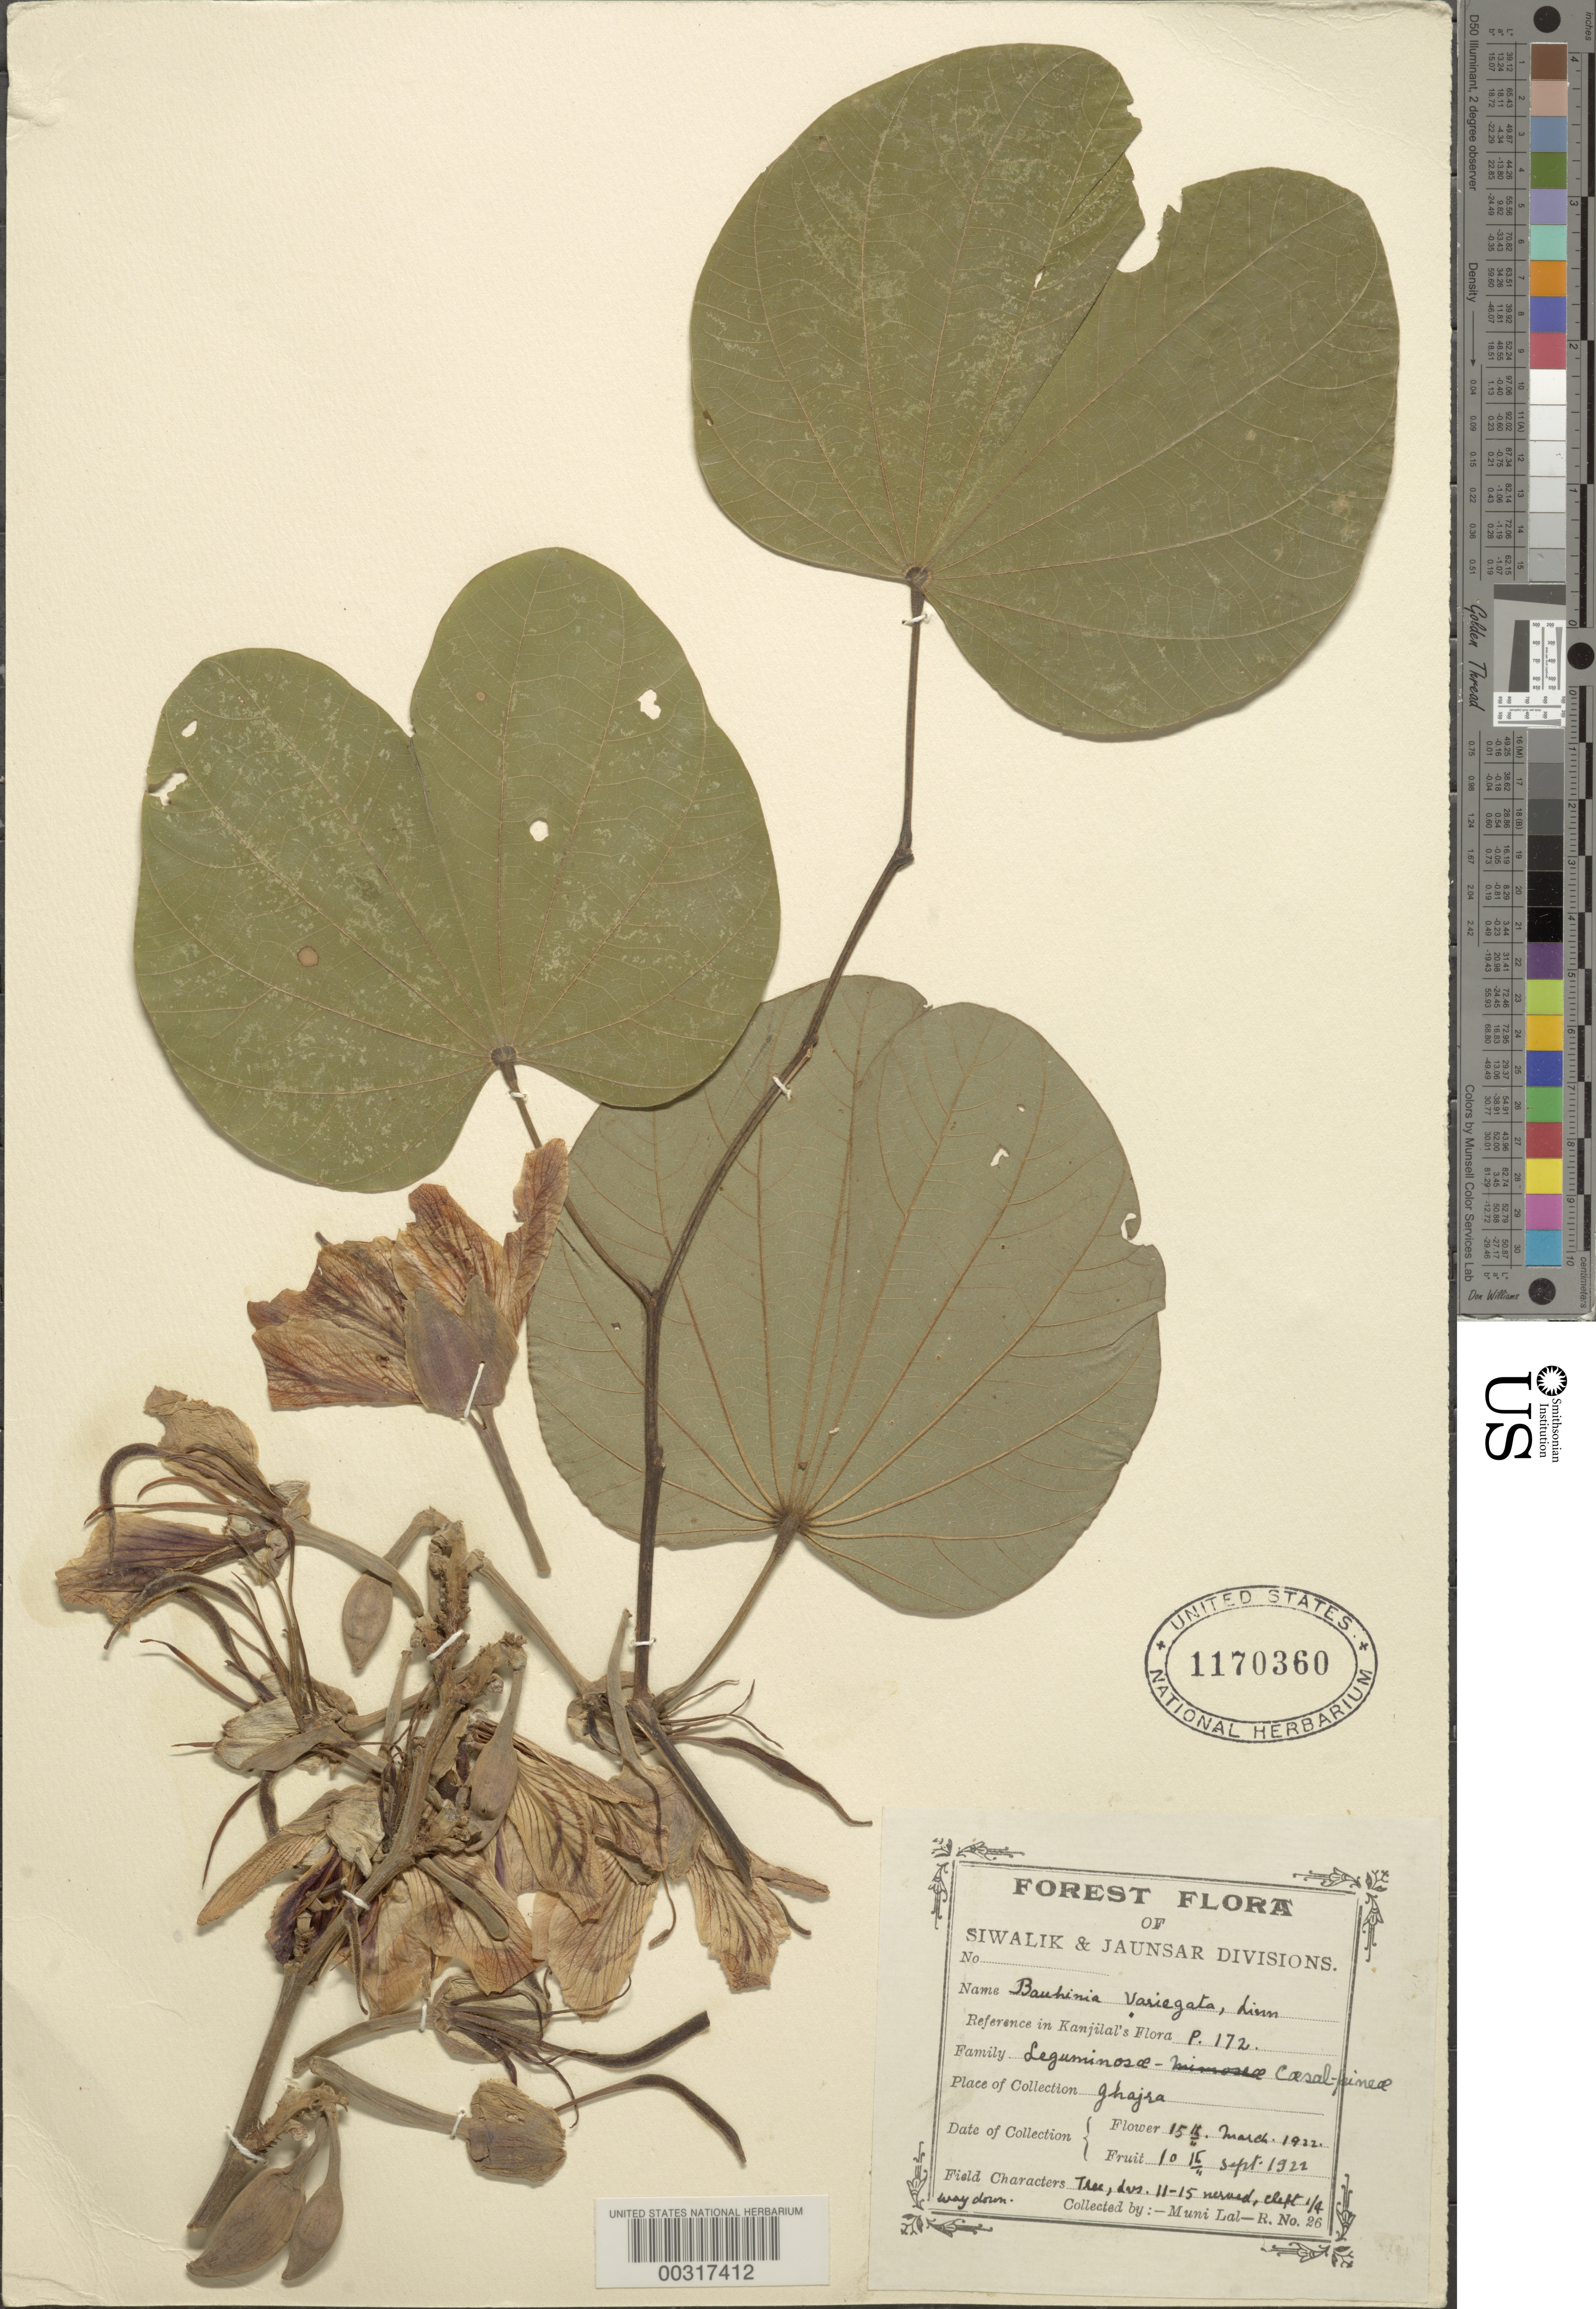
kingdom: Plantae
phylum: Tracheophyta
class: Magnoliopsida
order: Fabales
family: Fabaceae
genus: Phanera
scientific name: Phanera variegata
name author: (L.) Benth.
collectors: M. Lal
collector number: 26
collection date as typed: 15 Mar 1922 and 10 Sep 1922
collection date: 1922-03-15,1922-09-10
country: India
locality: Siwalik & Jaunsar Divisions. Jhajra.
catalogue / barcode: US 1170360